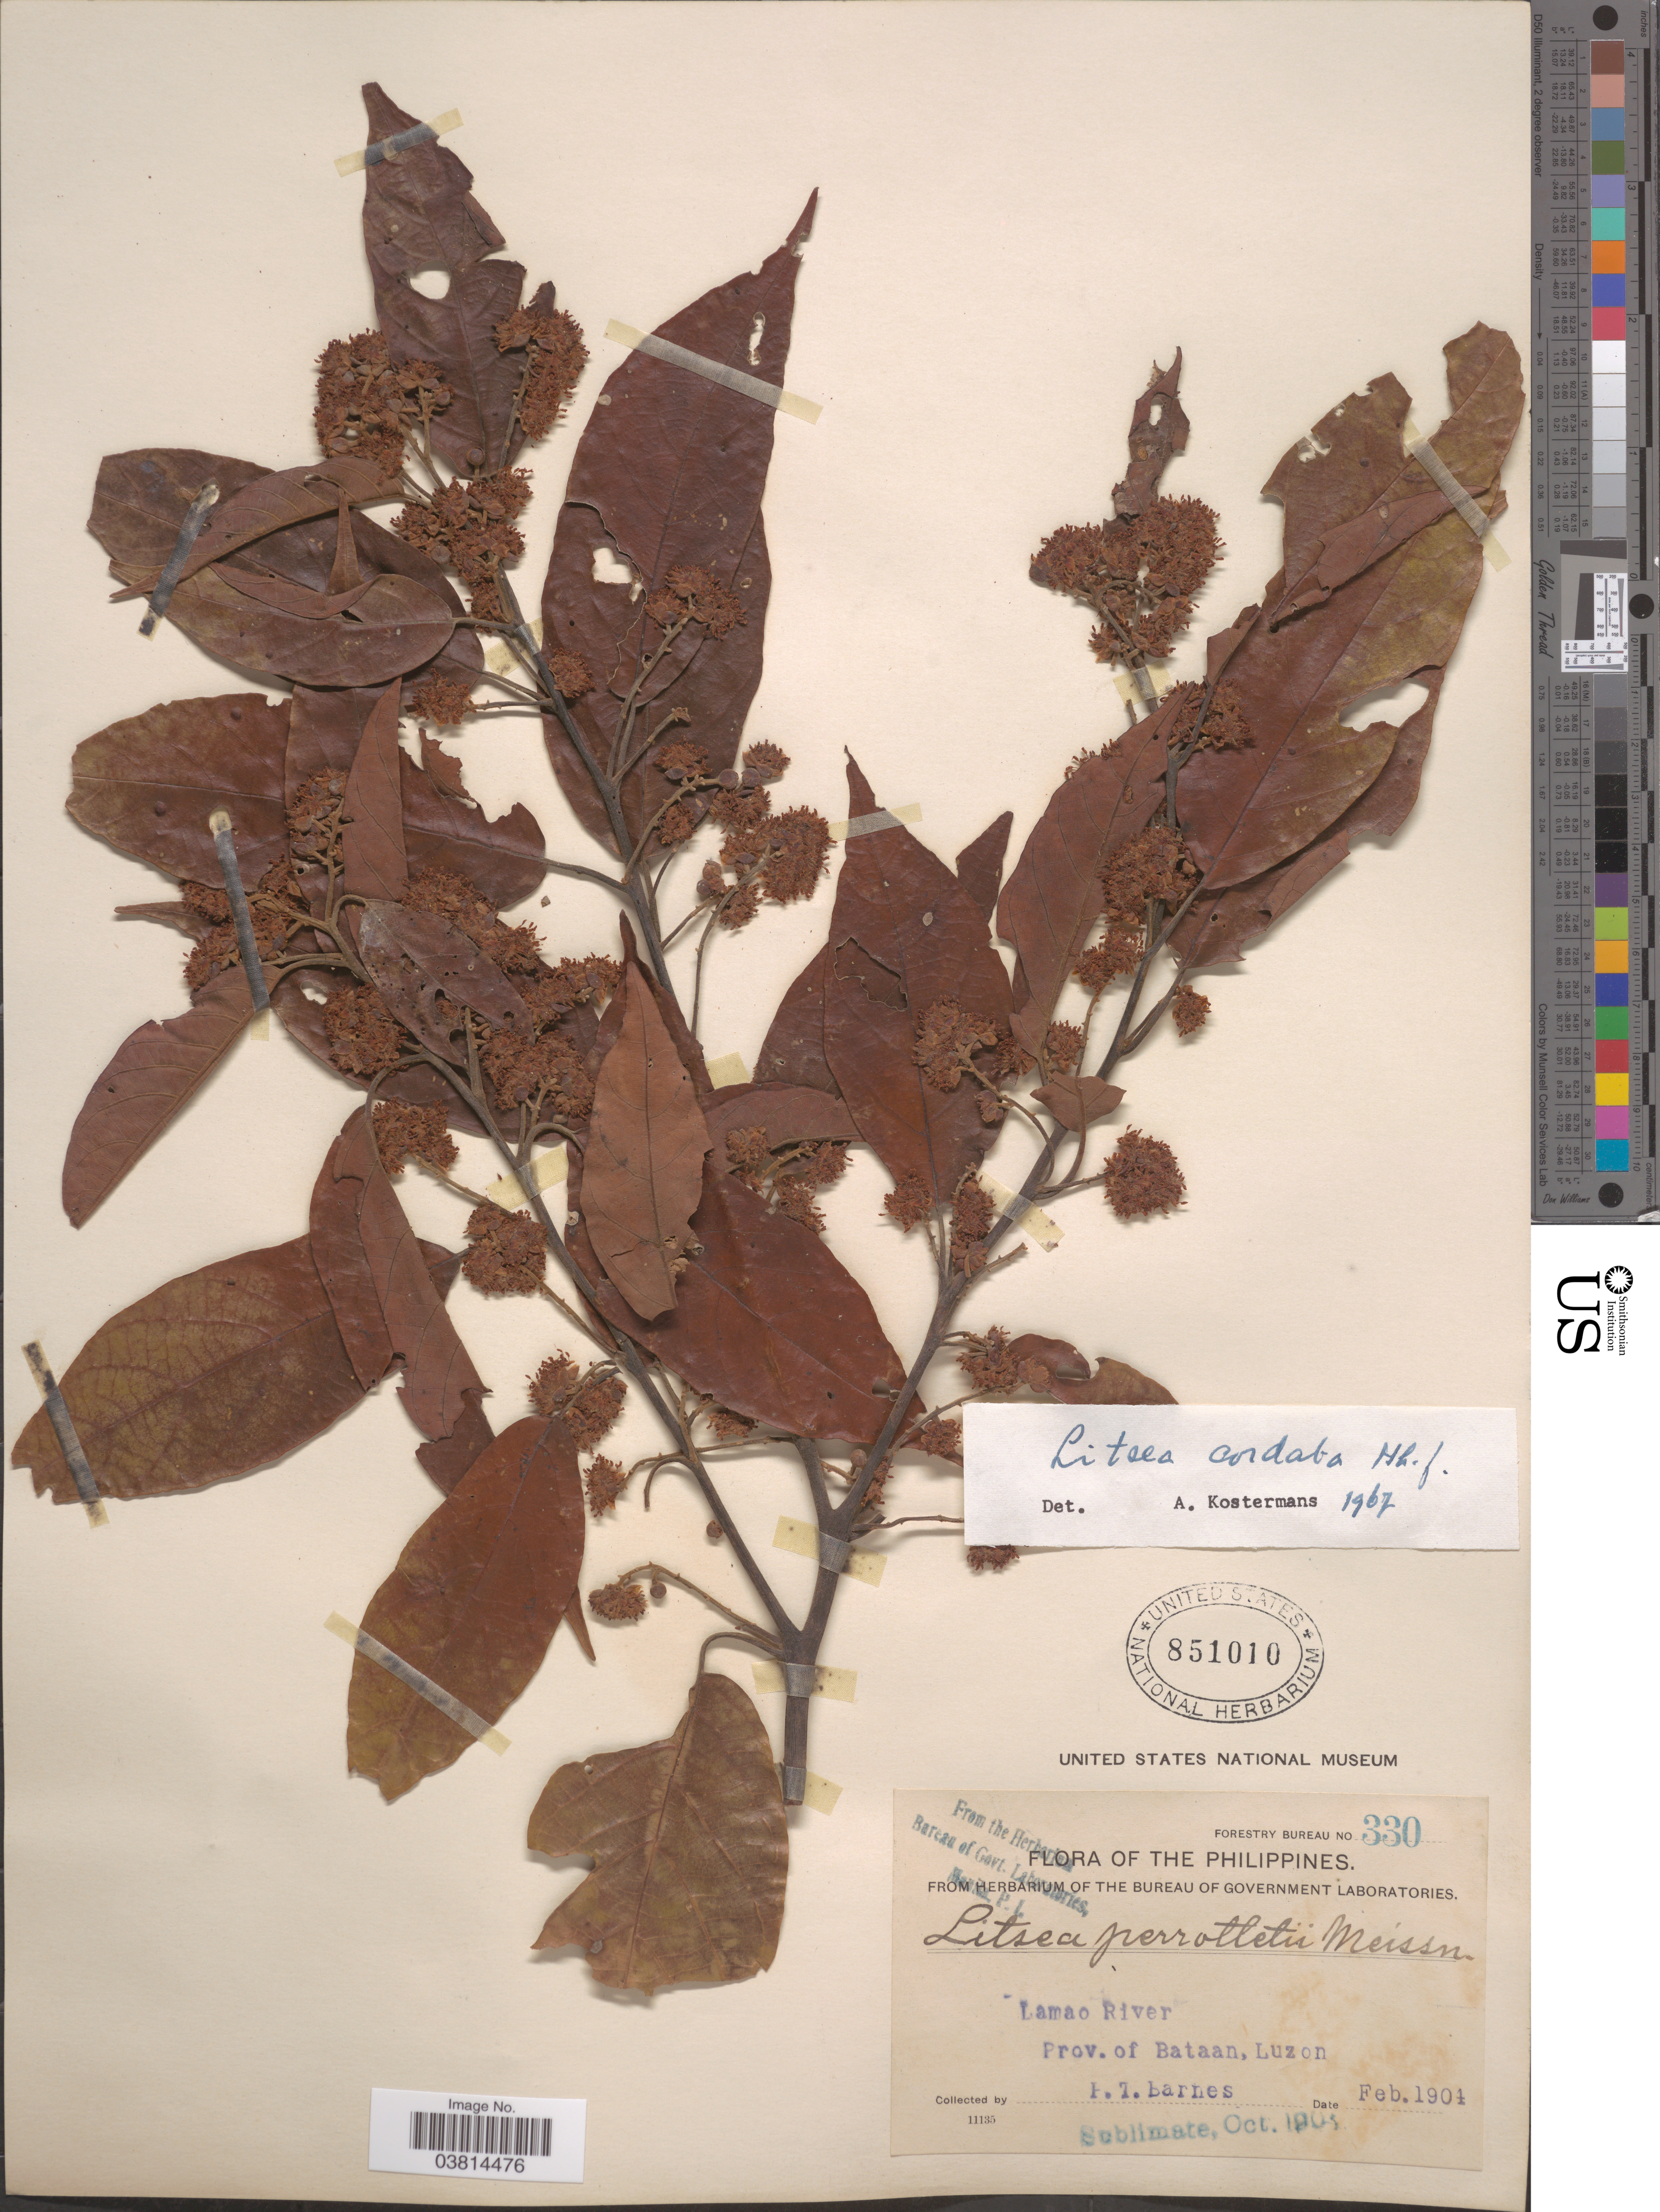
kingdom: Plantae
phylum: Tracheophyta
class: Magnoliopsida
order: Laurales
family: Lauraceae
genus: Litsea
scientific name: Litsea cordata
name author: Hook. f.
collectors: P. Barnes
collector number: Forestry Bureau 330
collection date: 1904-02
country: Philippines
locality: Lamao River. Province of Bataan, Luzon.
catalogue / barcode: US 851010